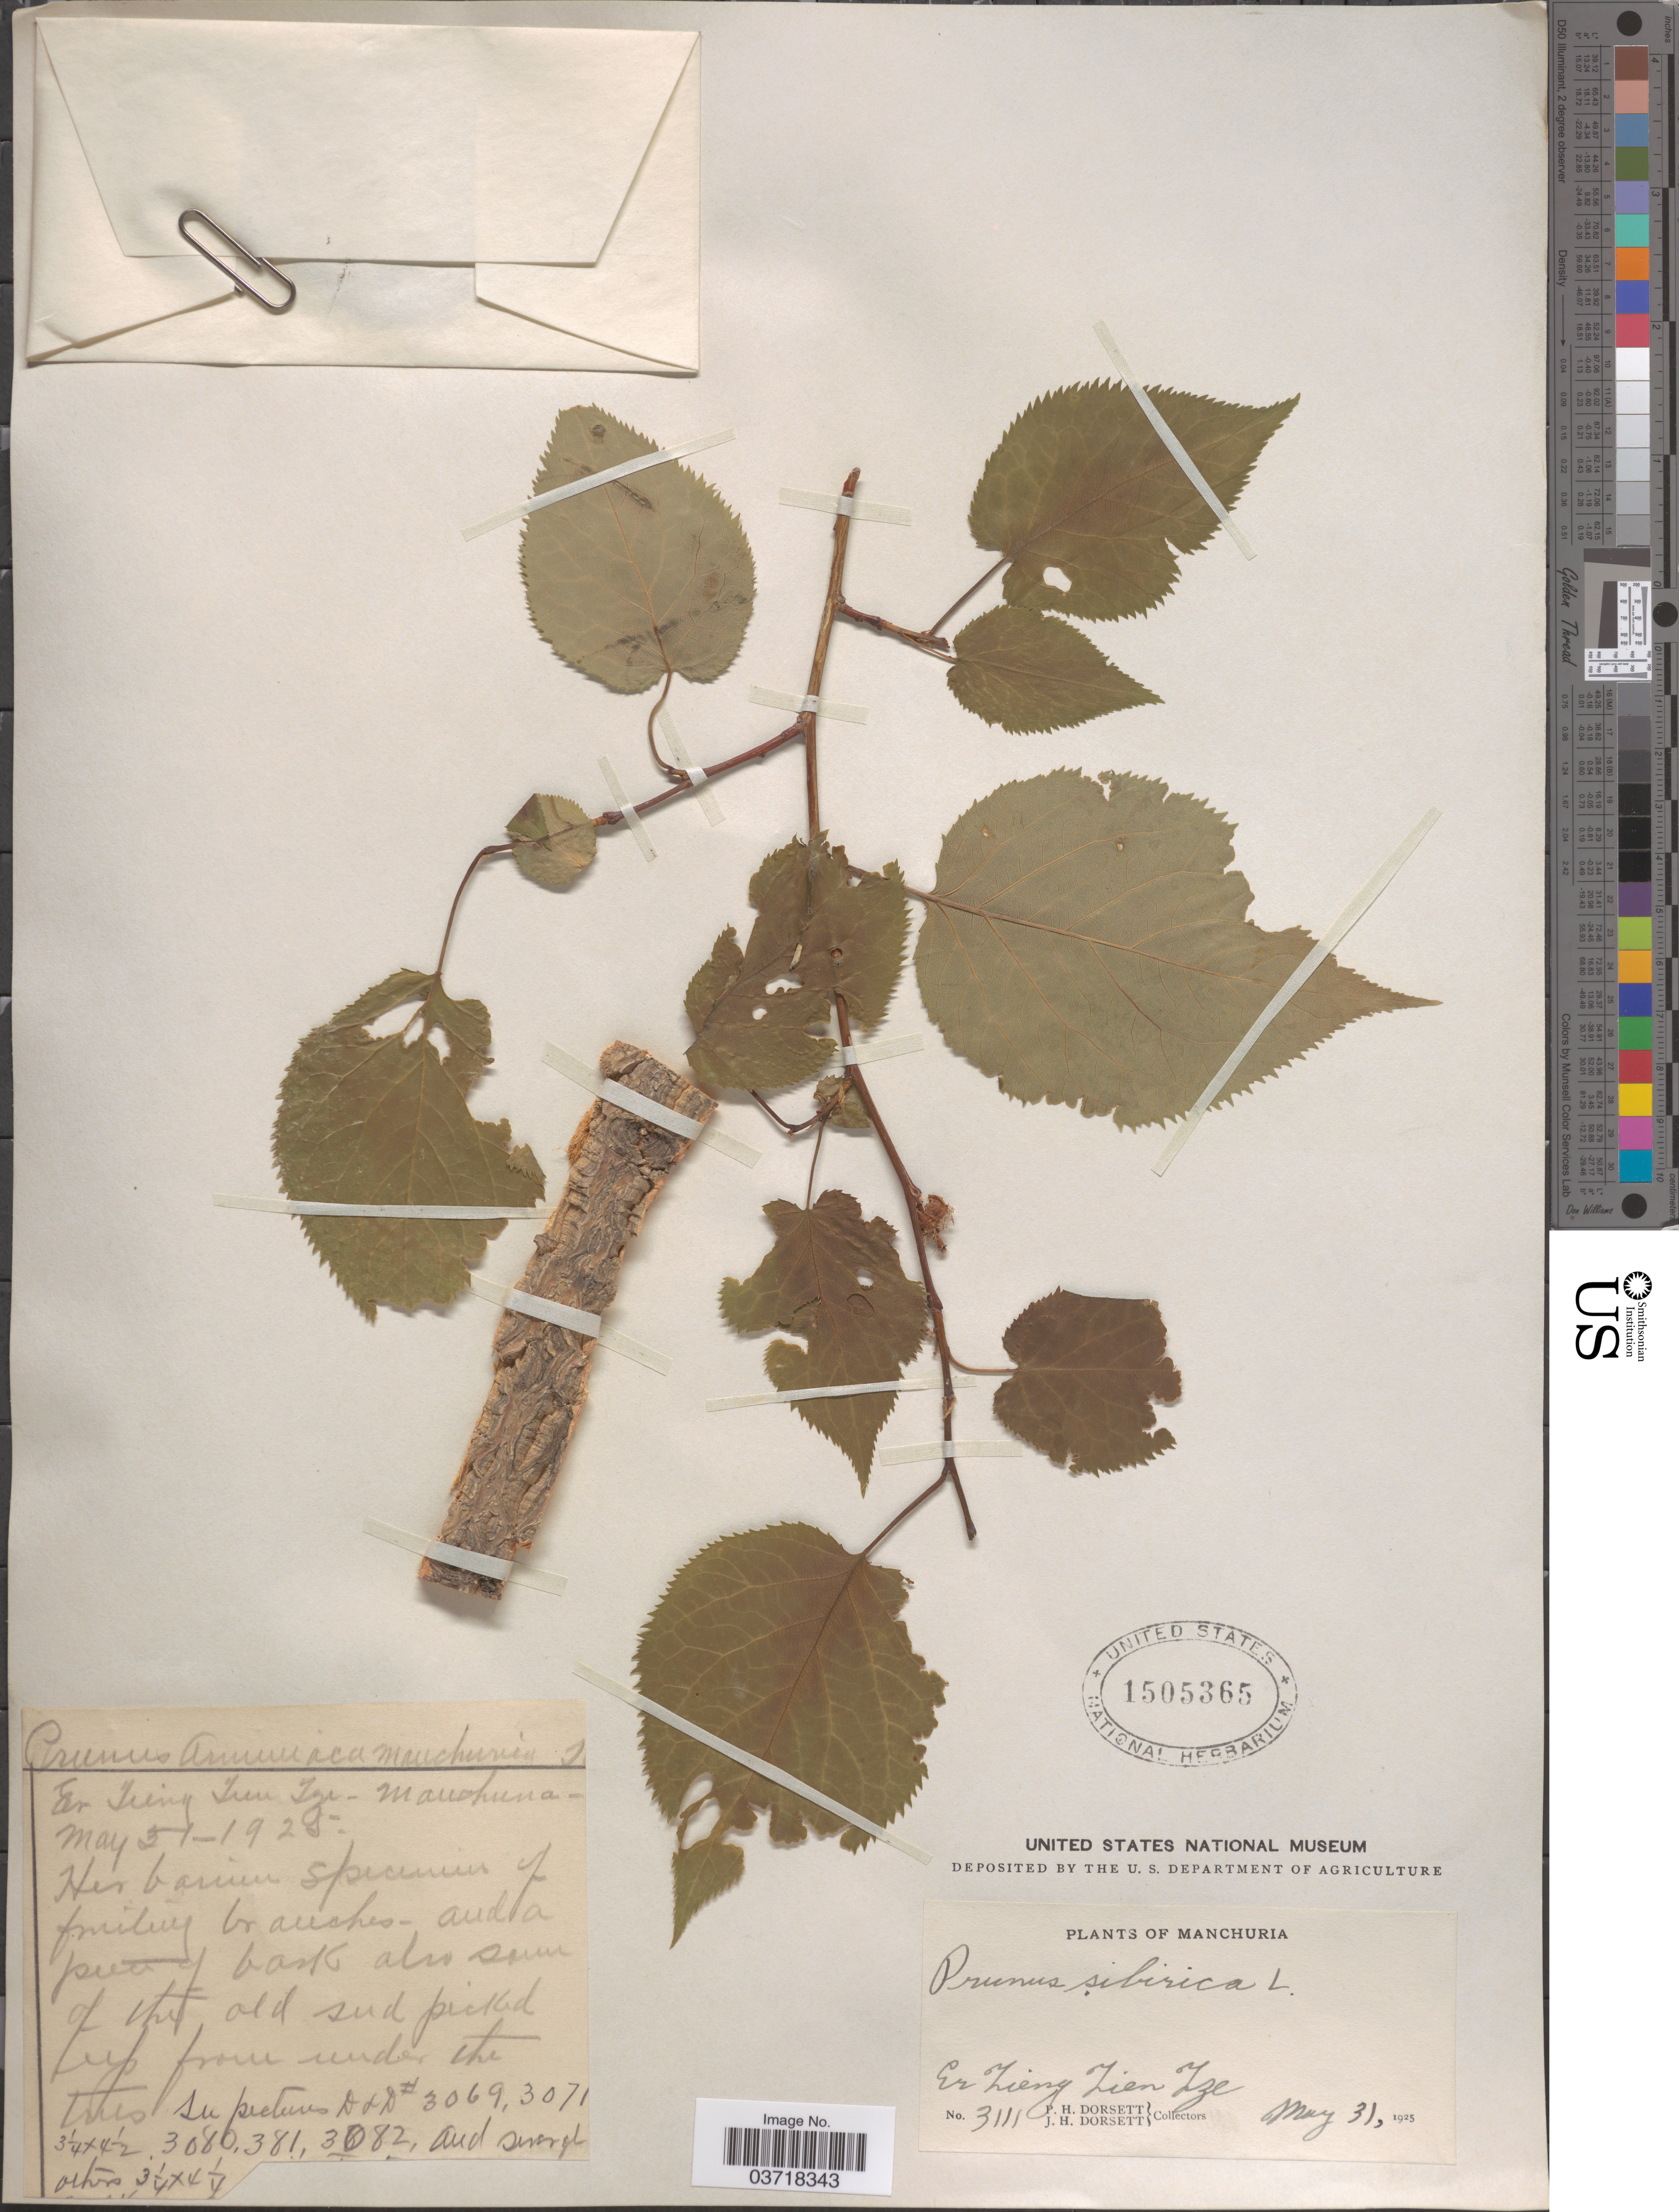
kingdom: Plantae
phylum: Tracheophyta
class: Magnoliopsida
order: Rosales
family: Rosaceae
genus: Prunus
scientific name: Prunus sibirica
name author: L.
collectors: P. H. Dorsett & J. Dorsett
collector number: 3111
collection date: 1925-05-31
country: China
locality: Manchuria. Er Tieng Tien Tze.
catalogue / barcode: US 1505365